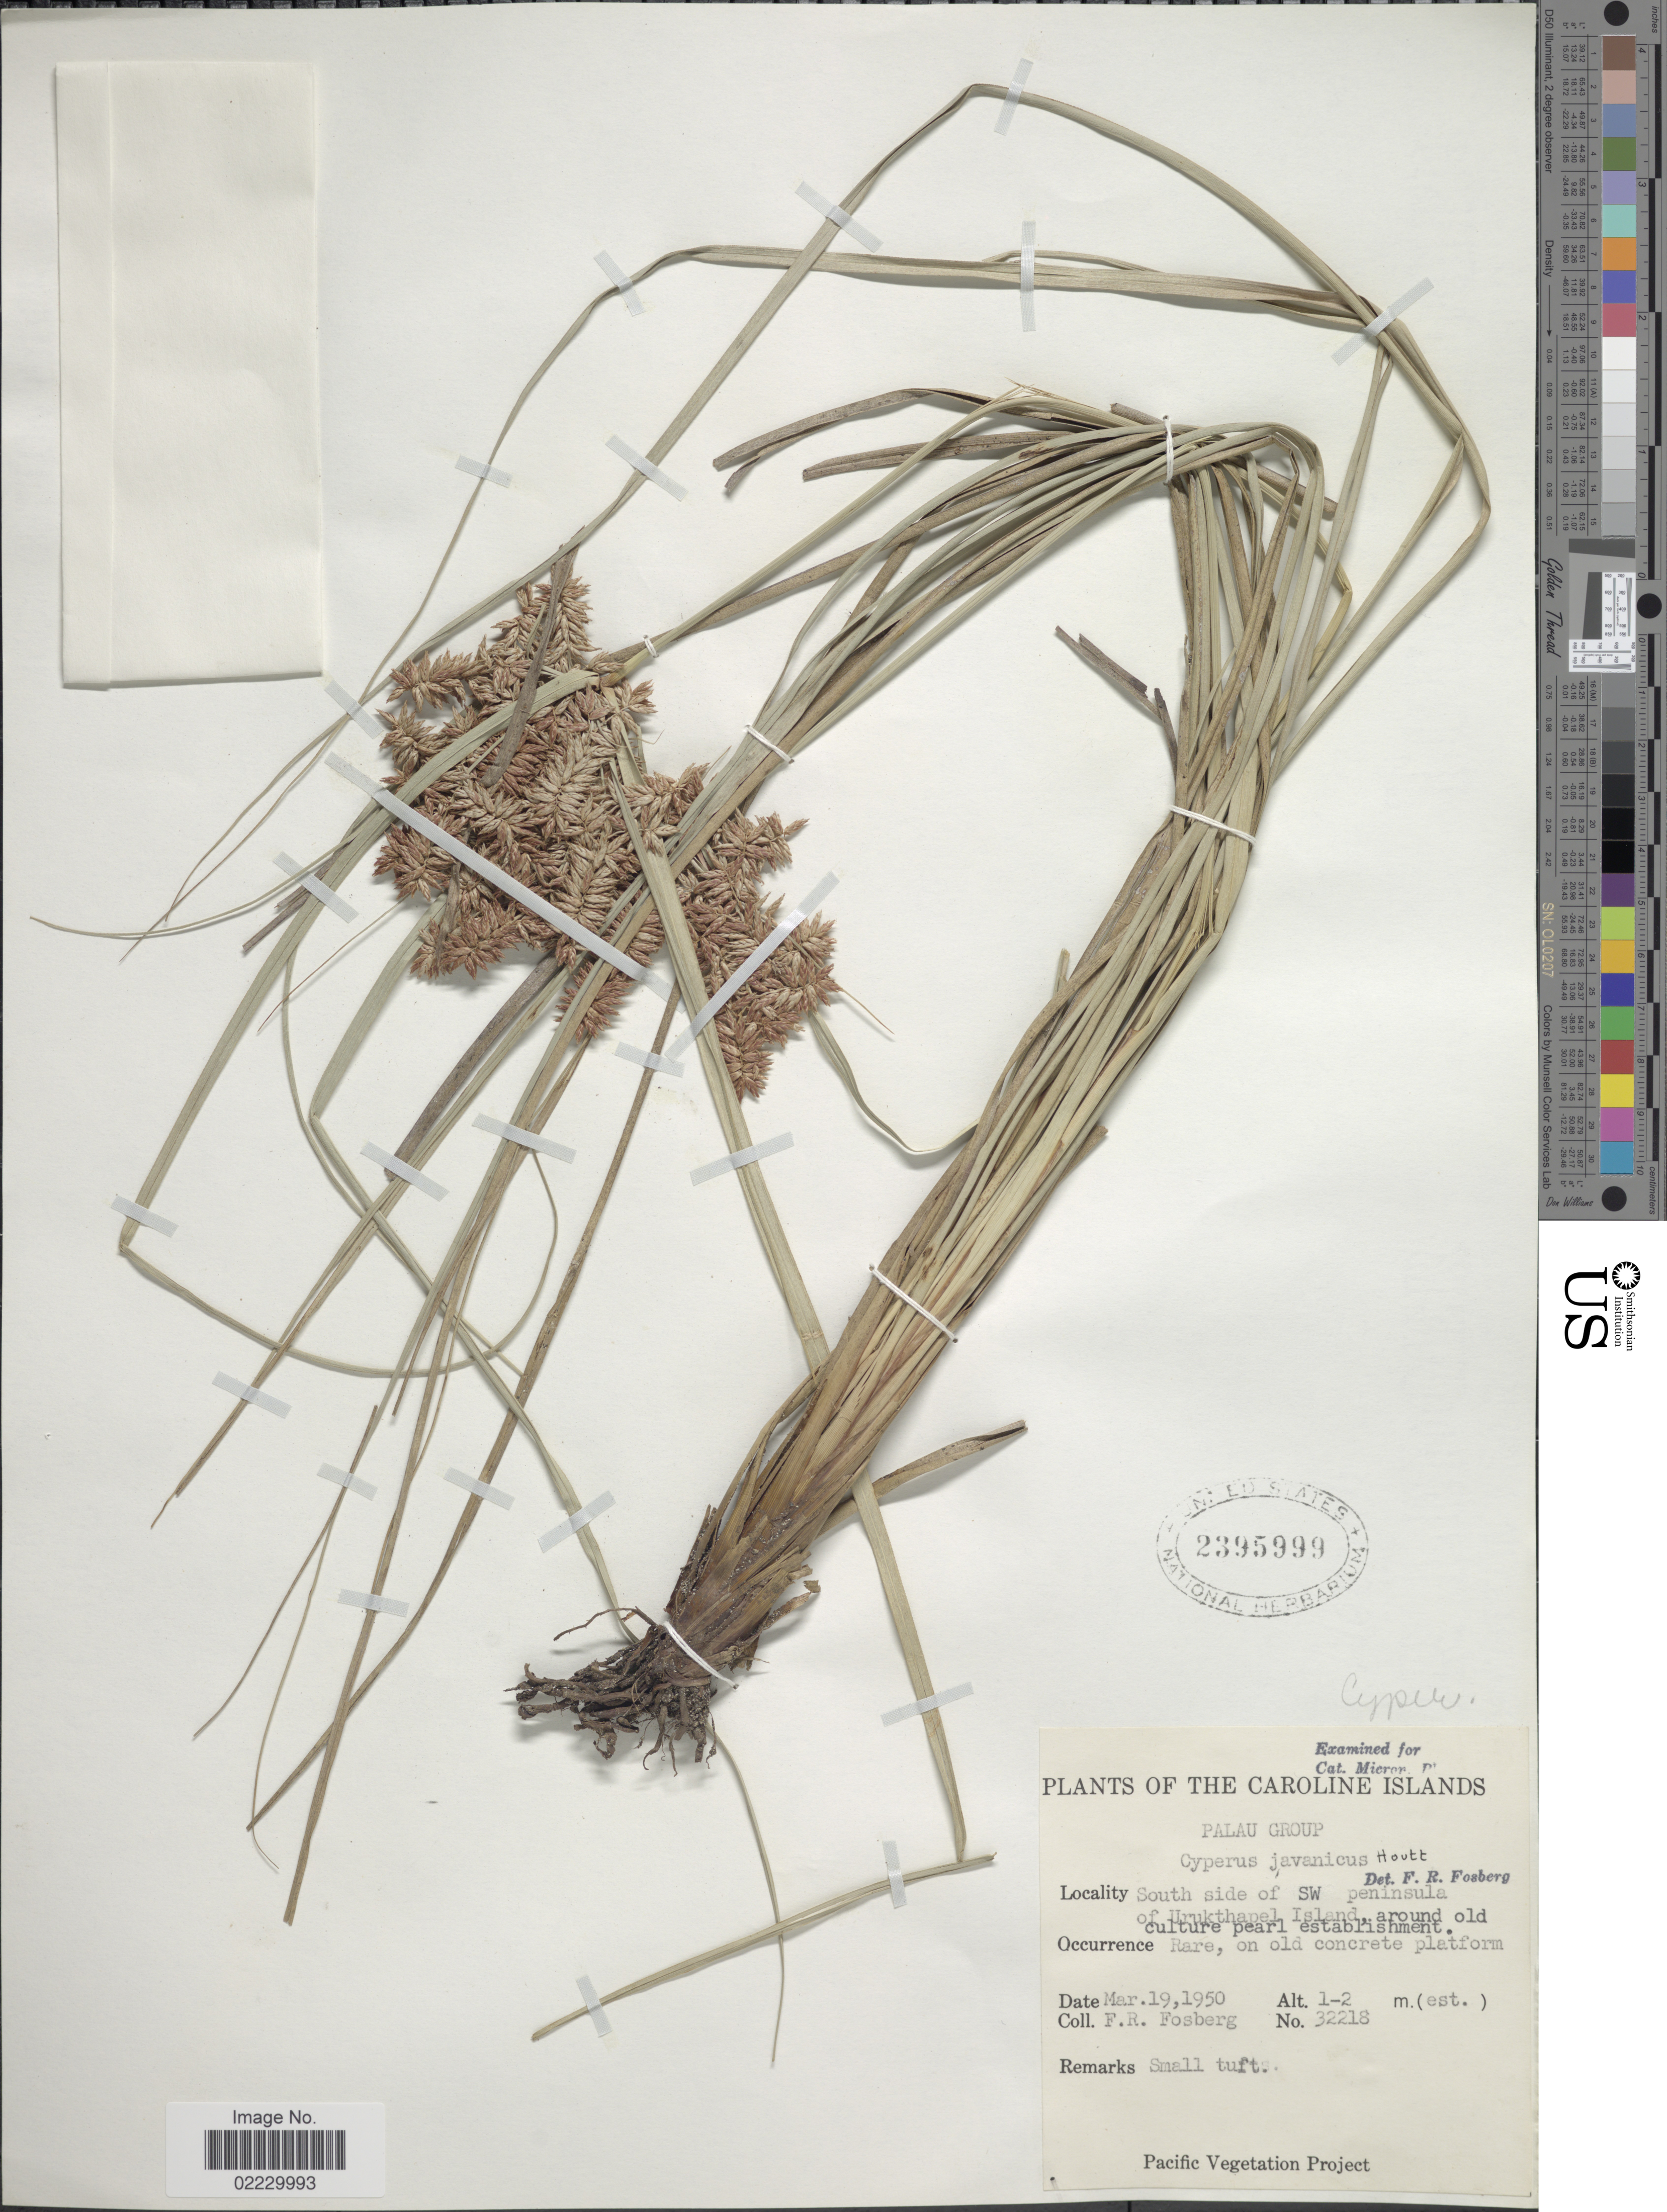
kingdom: Plantae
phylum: Tracheophyta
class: Liliopsida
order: Poales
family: Cyperaceae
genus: Cyperus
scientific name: Cyperus javanicus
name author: Houtt.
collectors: F. R. Fosberg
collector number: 32218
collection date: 1950-03-19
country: Palau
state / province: Koror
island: Ngeruktabel [Urukthapel]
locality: The Caroline Islands. Palau Group, South side of SW Peninsula of Urukthapel Island, around old culture pearl establishment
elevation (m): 1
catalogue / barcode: US 2395999